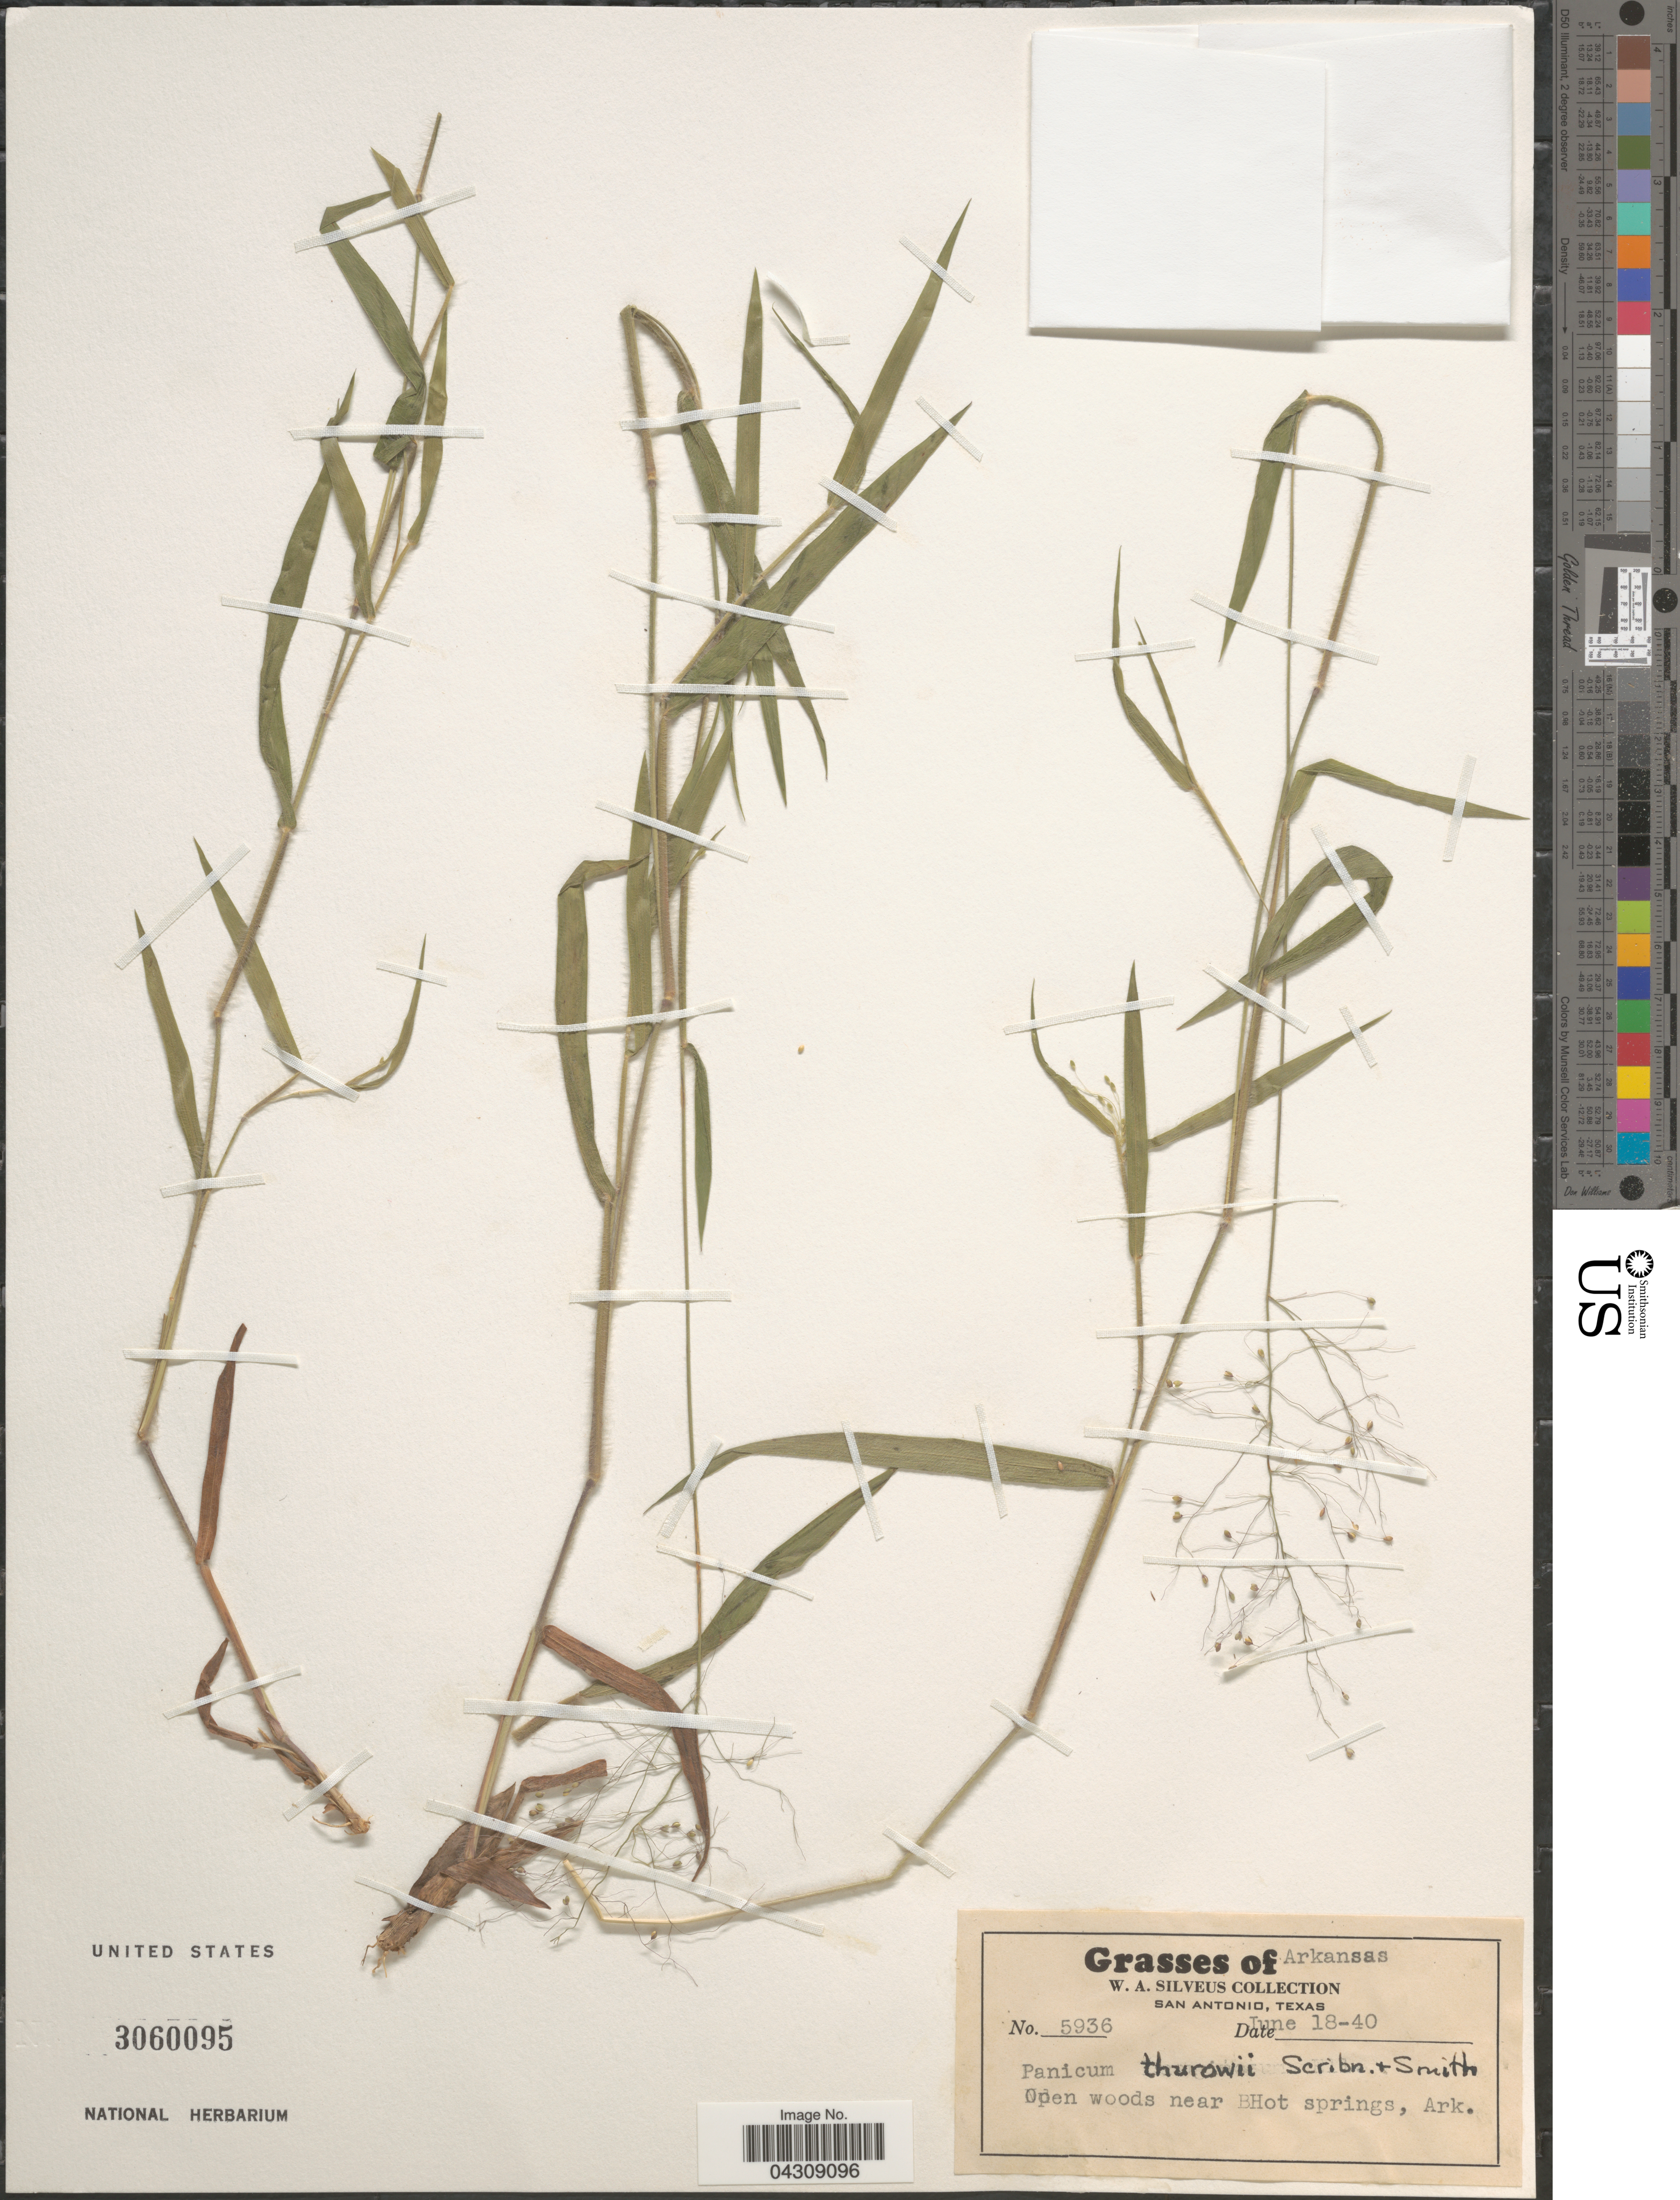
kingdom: Plantae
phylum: Tracheophyta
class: Liliopsida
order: Poales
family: Poaceae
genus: Dichanthelium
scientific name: Dichanthelium acuminatum var. acuminatum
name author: (Sw.) Gould & C.A. Clark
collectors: W. Silveus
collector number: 5936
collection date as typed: Transcribed d/m/y: 18/6/40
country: United States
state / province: Arkansas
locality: Open woods near Hot Springs.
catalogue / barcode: US 3060095